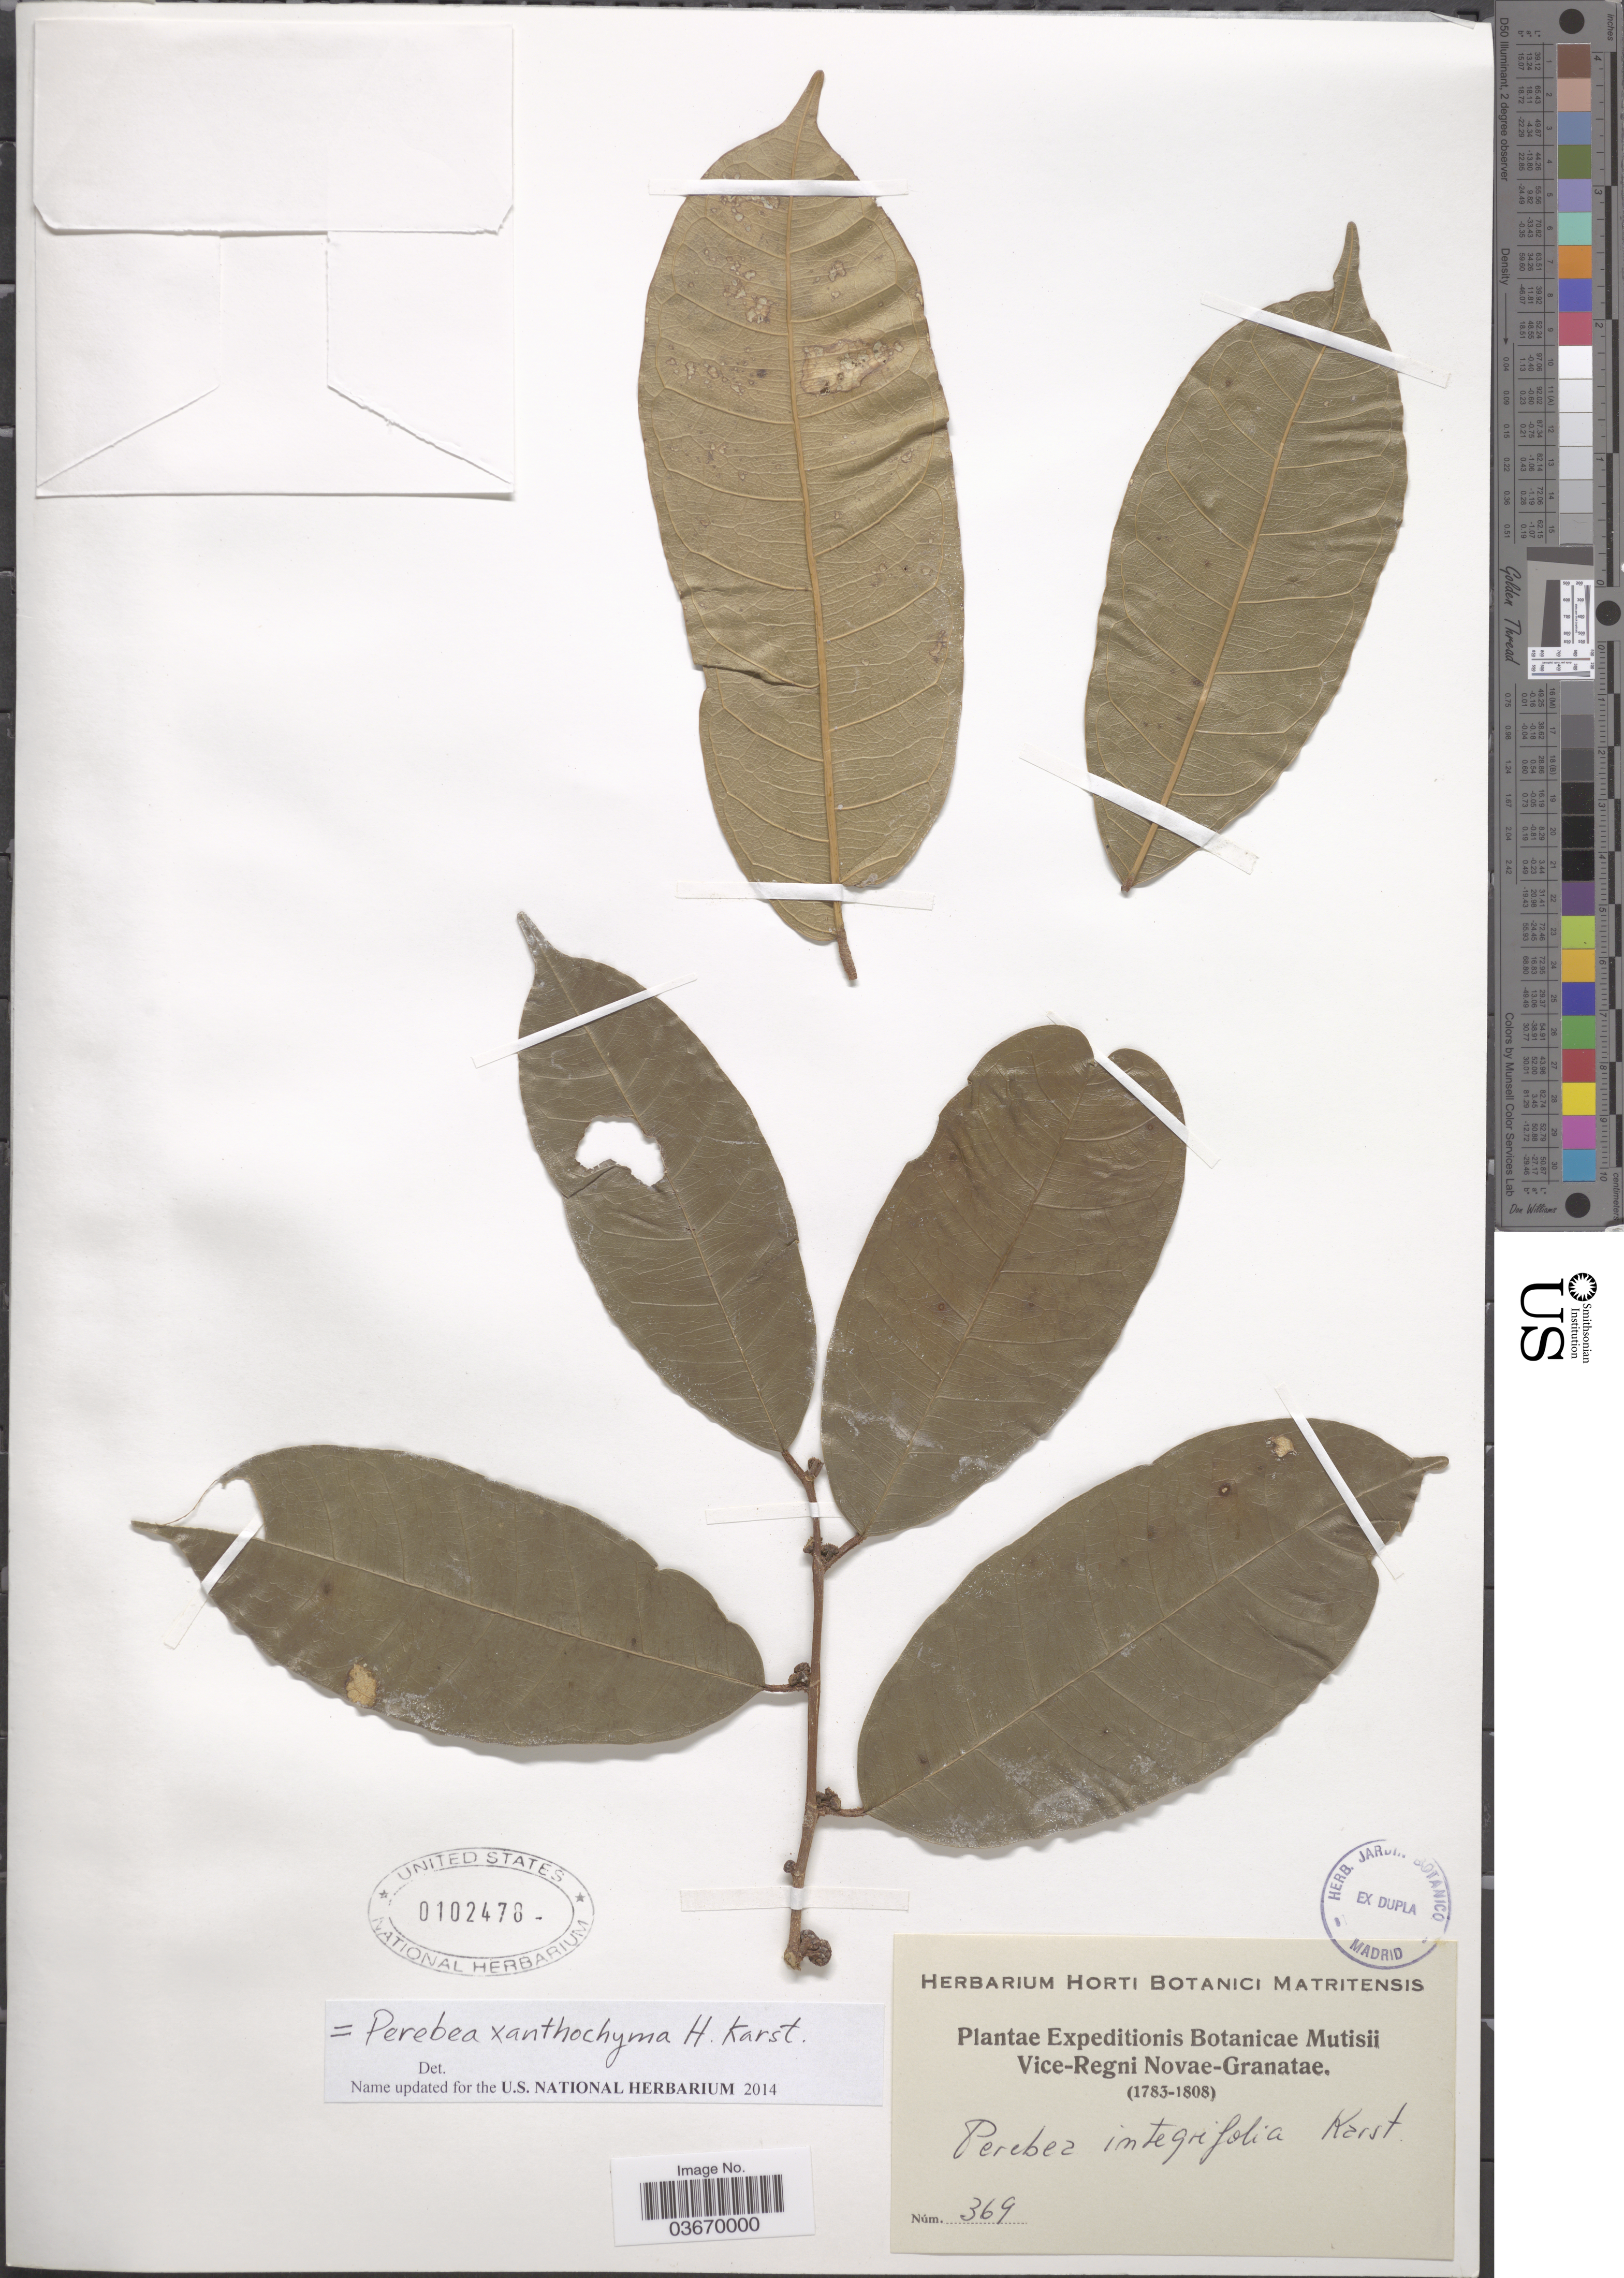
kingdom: Plantae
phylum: Tracheophyta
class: Magnoliopsida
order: Rosales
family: Moraceae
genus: Perebea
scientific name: Perebea xanthochyma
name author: H. Karst.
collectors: Expeditions Botanicae Mutisii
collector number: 369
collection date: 1783/1808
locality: Vice-Regni Novae-Granatae.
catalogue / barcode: US 102478